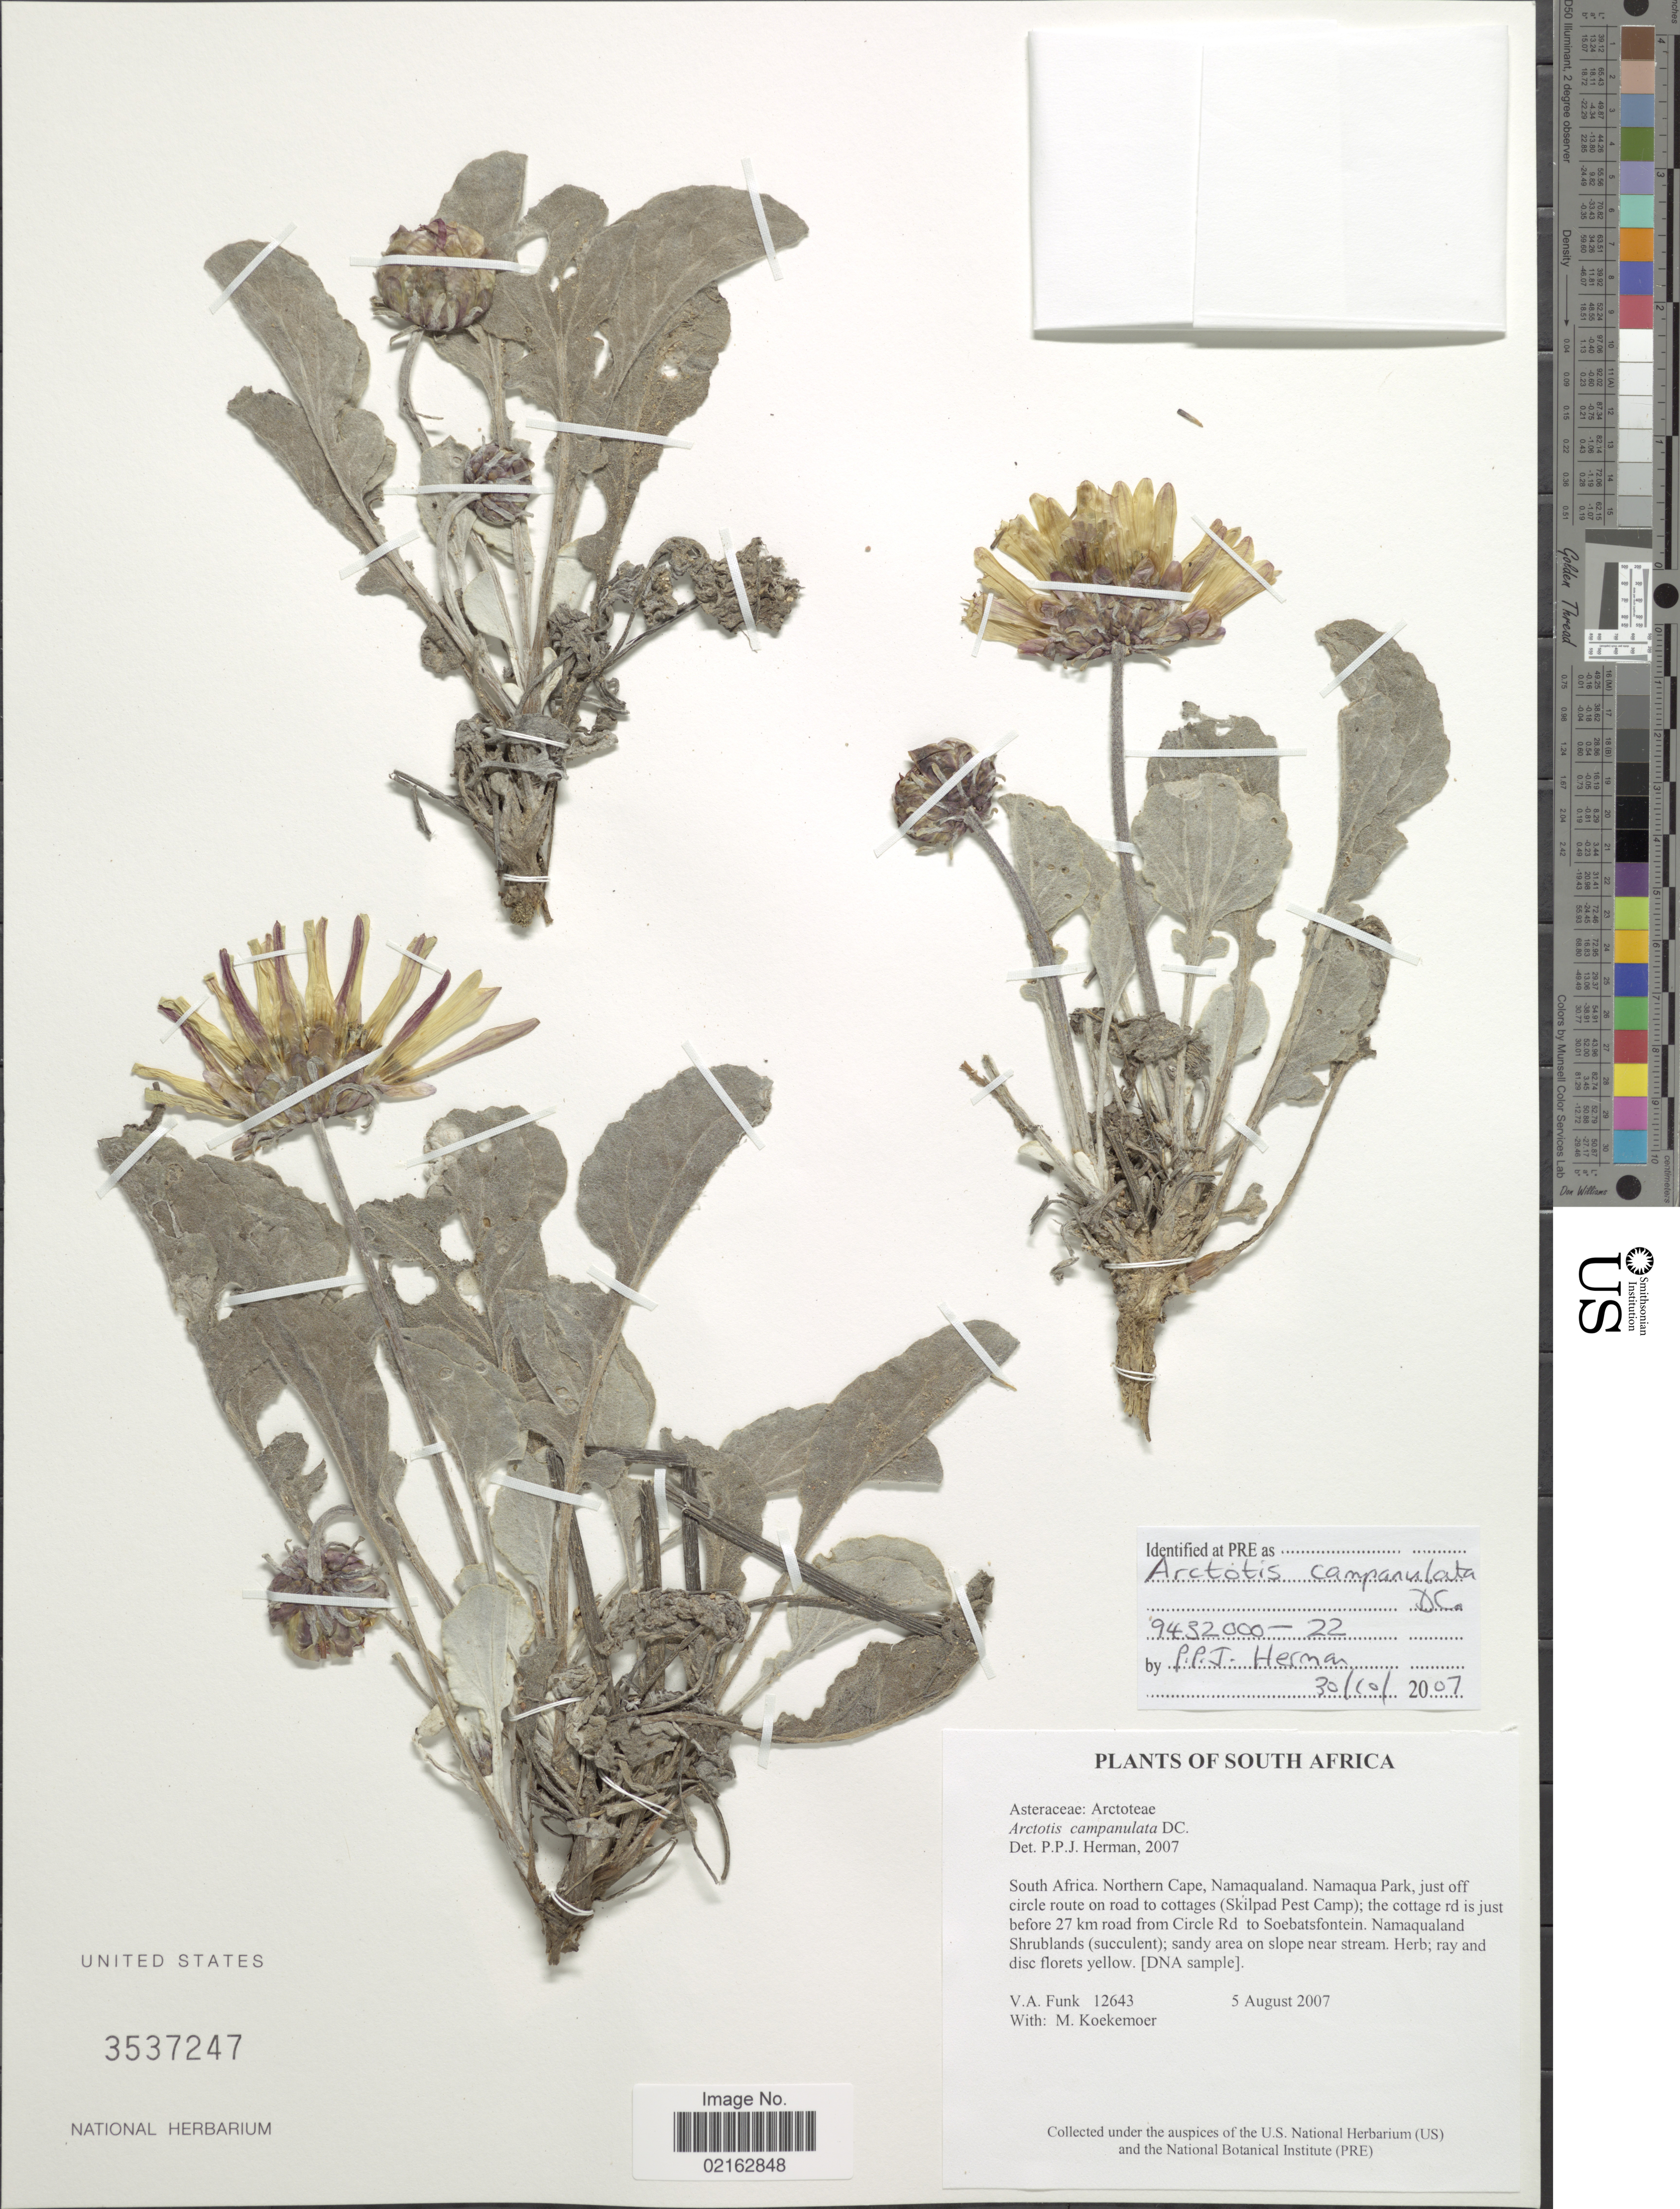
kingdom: Plantae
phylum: Tracheophyta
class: Magnoliopsida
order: Asterales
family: Asteraceae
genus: Arctotis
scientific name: Arctotis campanulata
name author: DC.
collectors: V. Funk & M. Koekemoer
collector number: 12643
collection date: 2007-08-05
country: South Africa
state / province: Northern Cape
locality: South Africa. Northern Cape, Namaqualand. Namaqua Park, just off circle route on road to cottages (Skilpad Pest Camp); the cottage rd is just before 27 km road from Circle Rd to Soebatsfontein. Namaqualand Shrublands (succulent)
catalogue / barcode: US 3537247